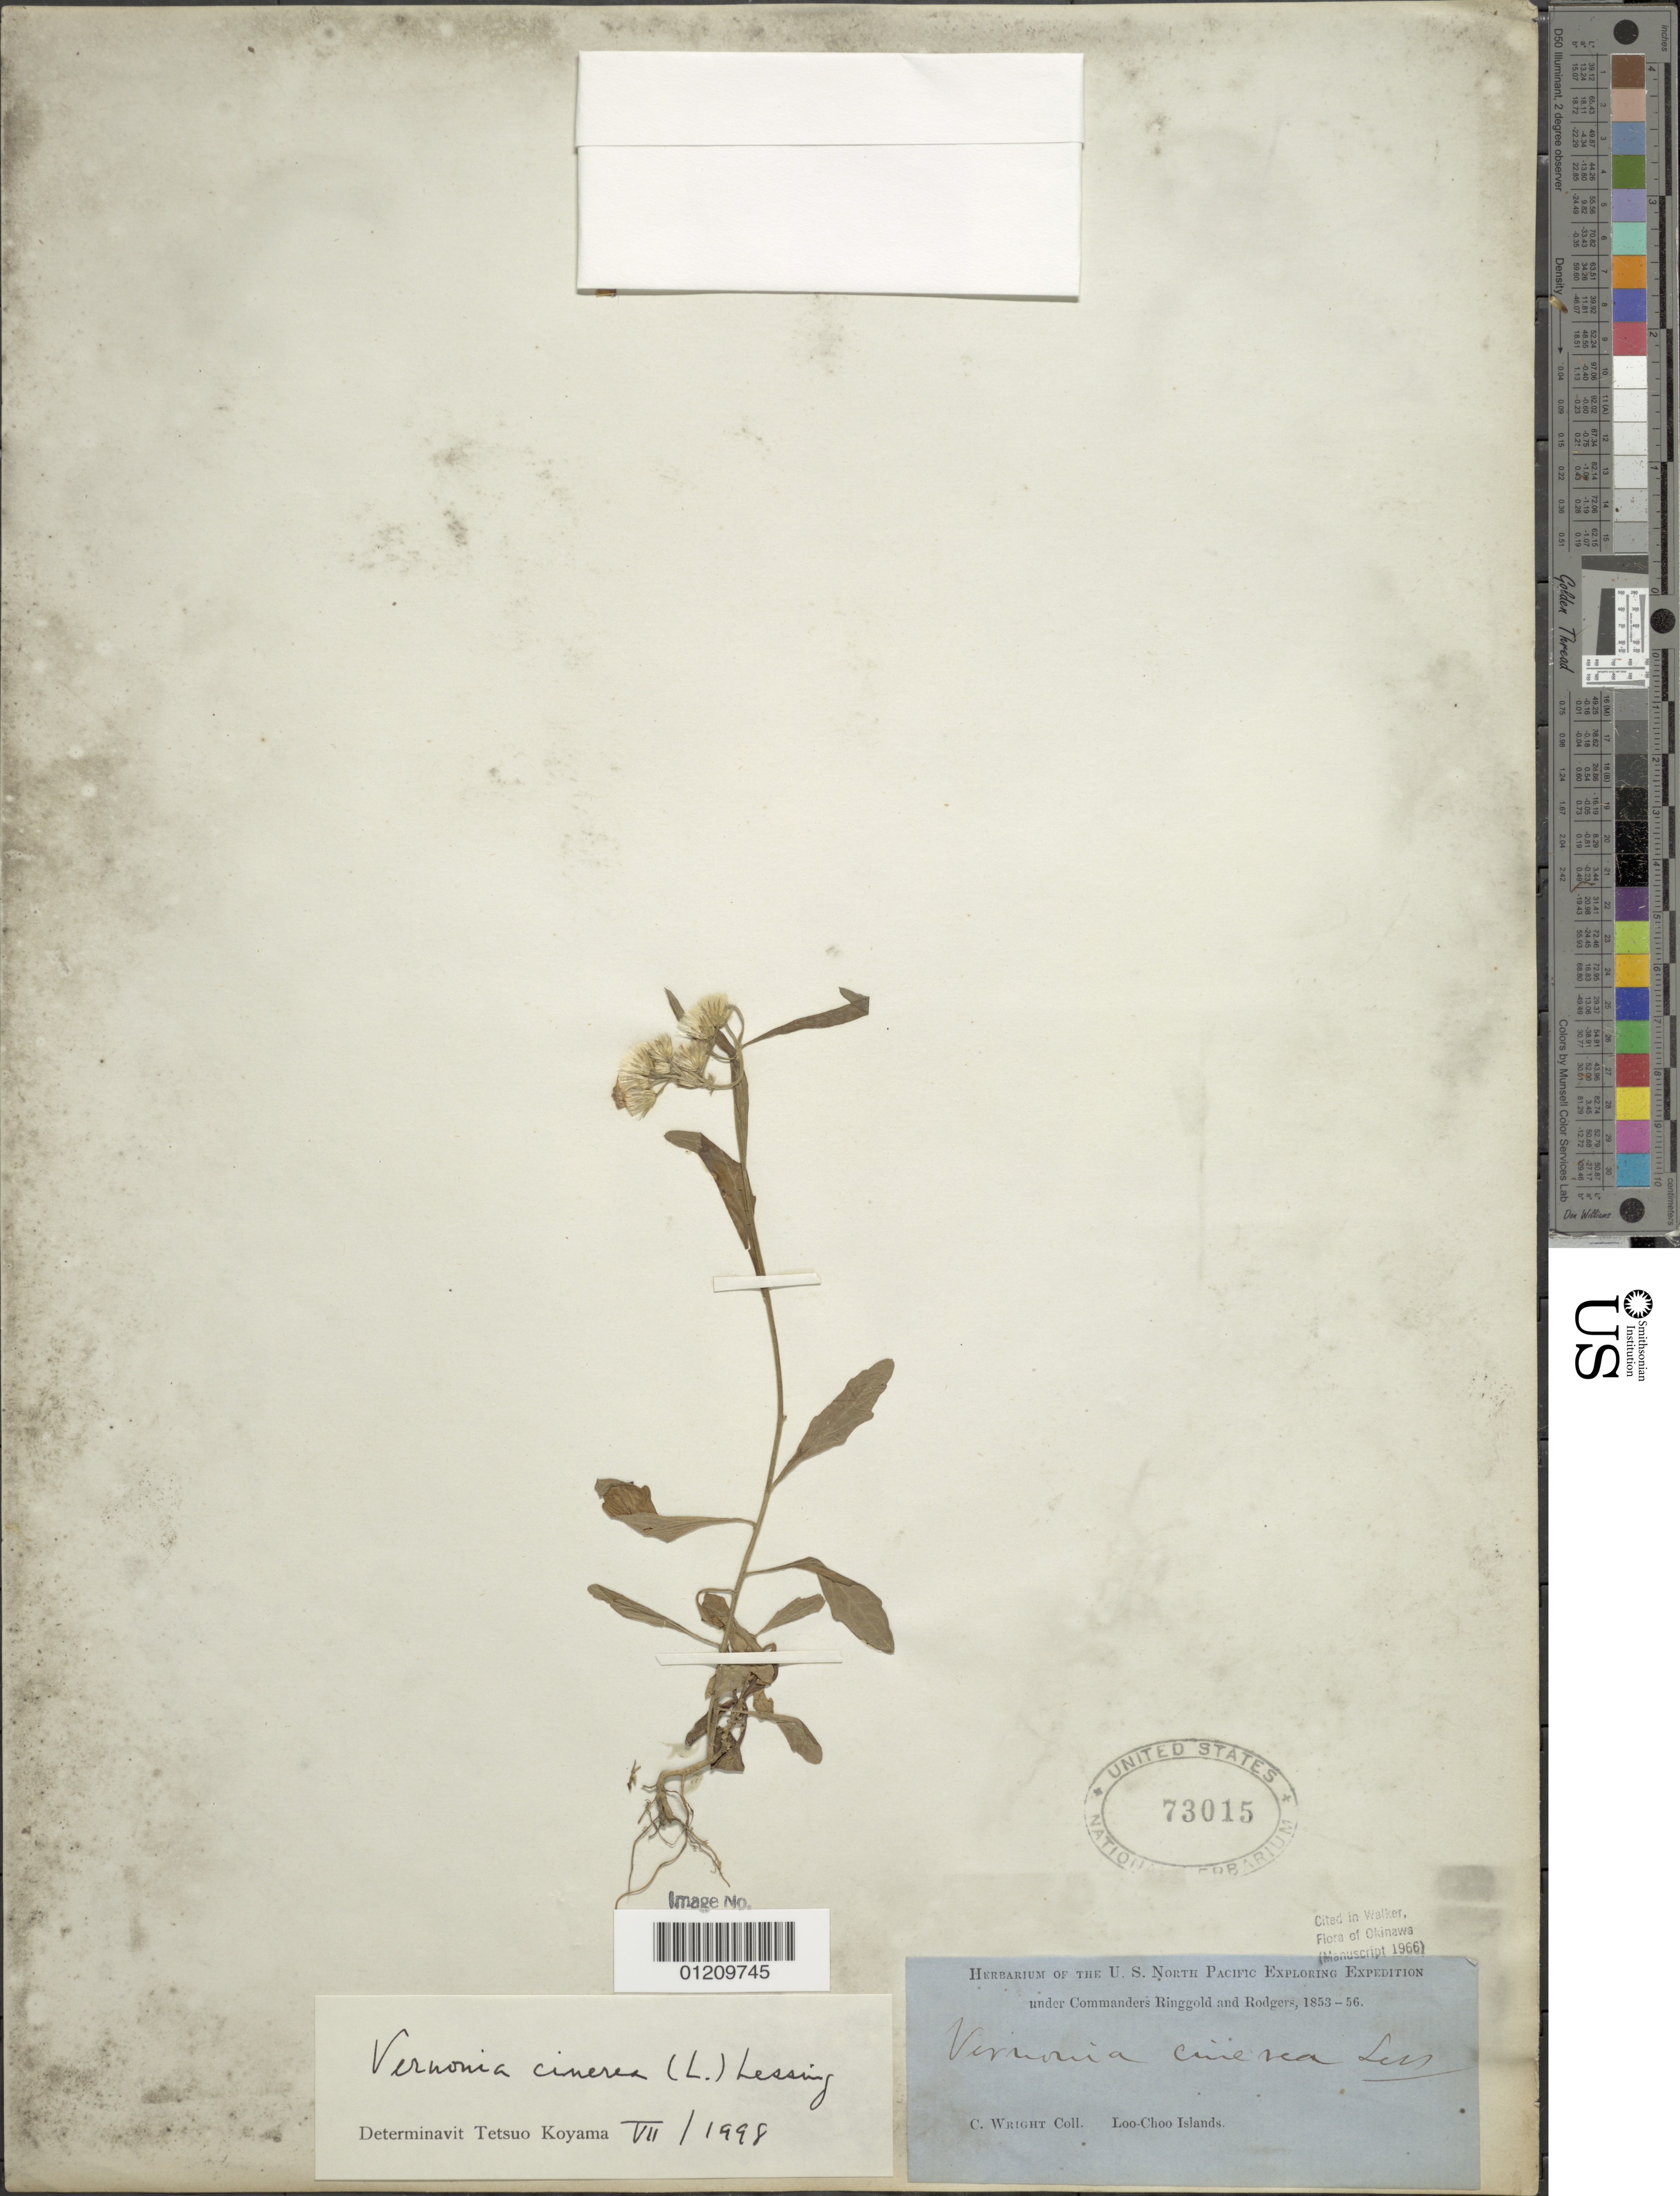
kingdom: Plantae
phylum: Tracheophyta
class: Magnoliopsida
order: Asterales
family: Asteraceae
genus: Cyanthillium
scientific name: Cyanthillium cinereum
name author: (L.) H. Rob.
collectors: C. Wright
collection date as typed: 1853 to -- --- 1856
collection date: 1853/1856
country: Japan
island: Ryukyu Islands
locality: Loo Choo Islands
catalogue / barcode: US 73015